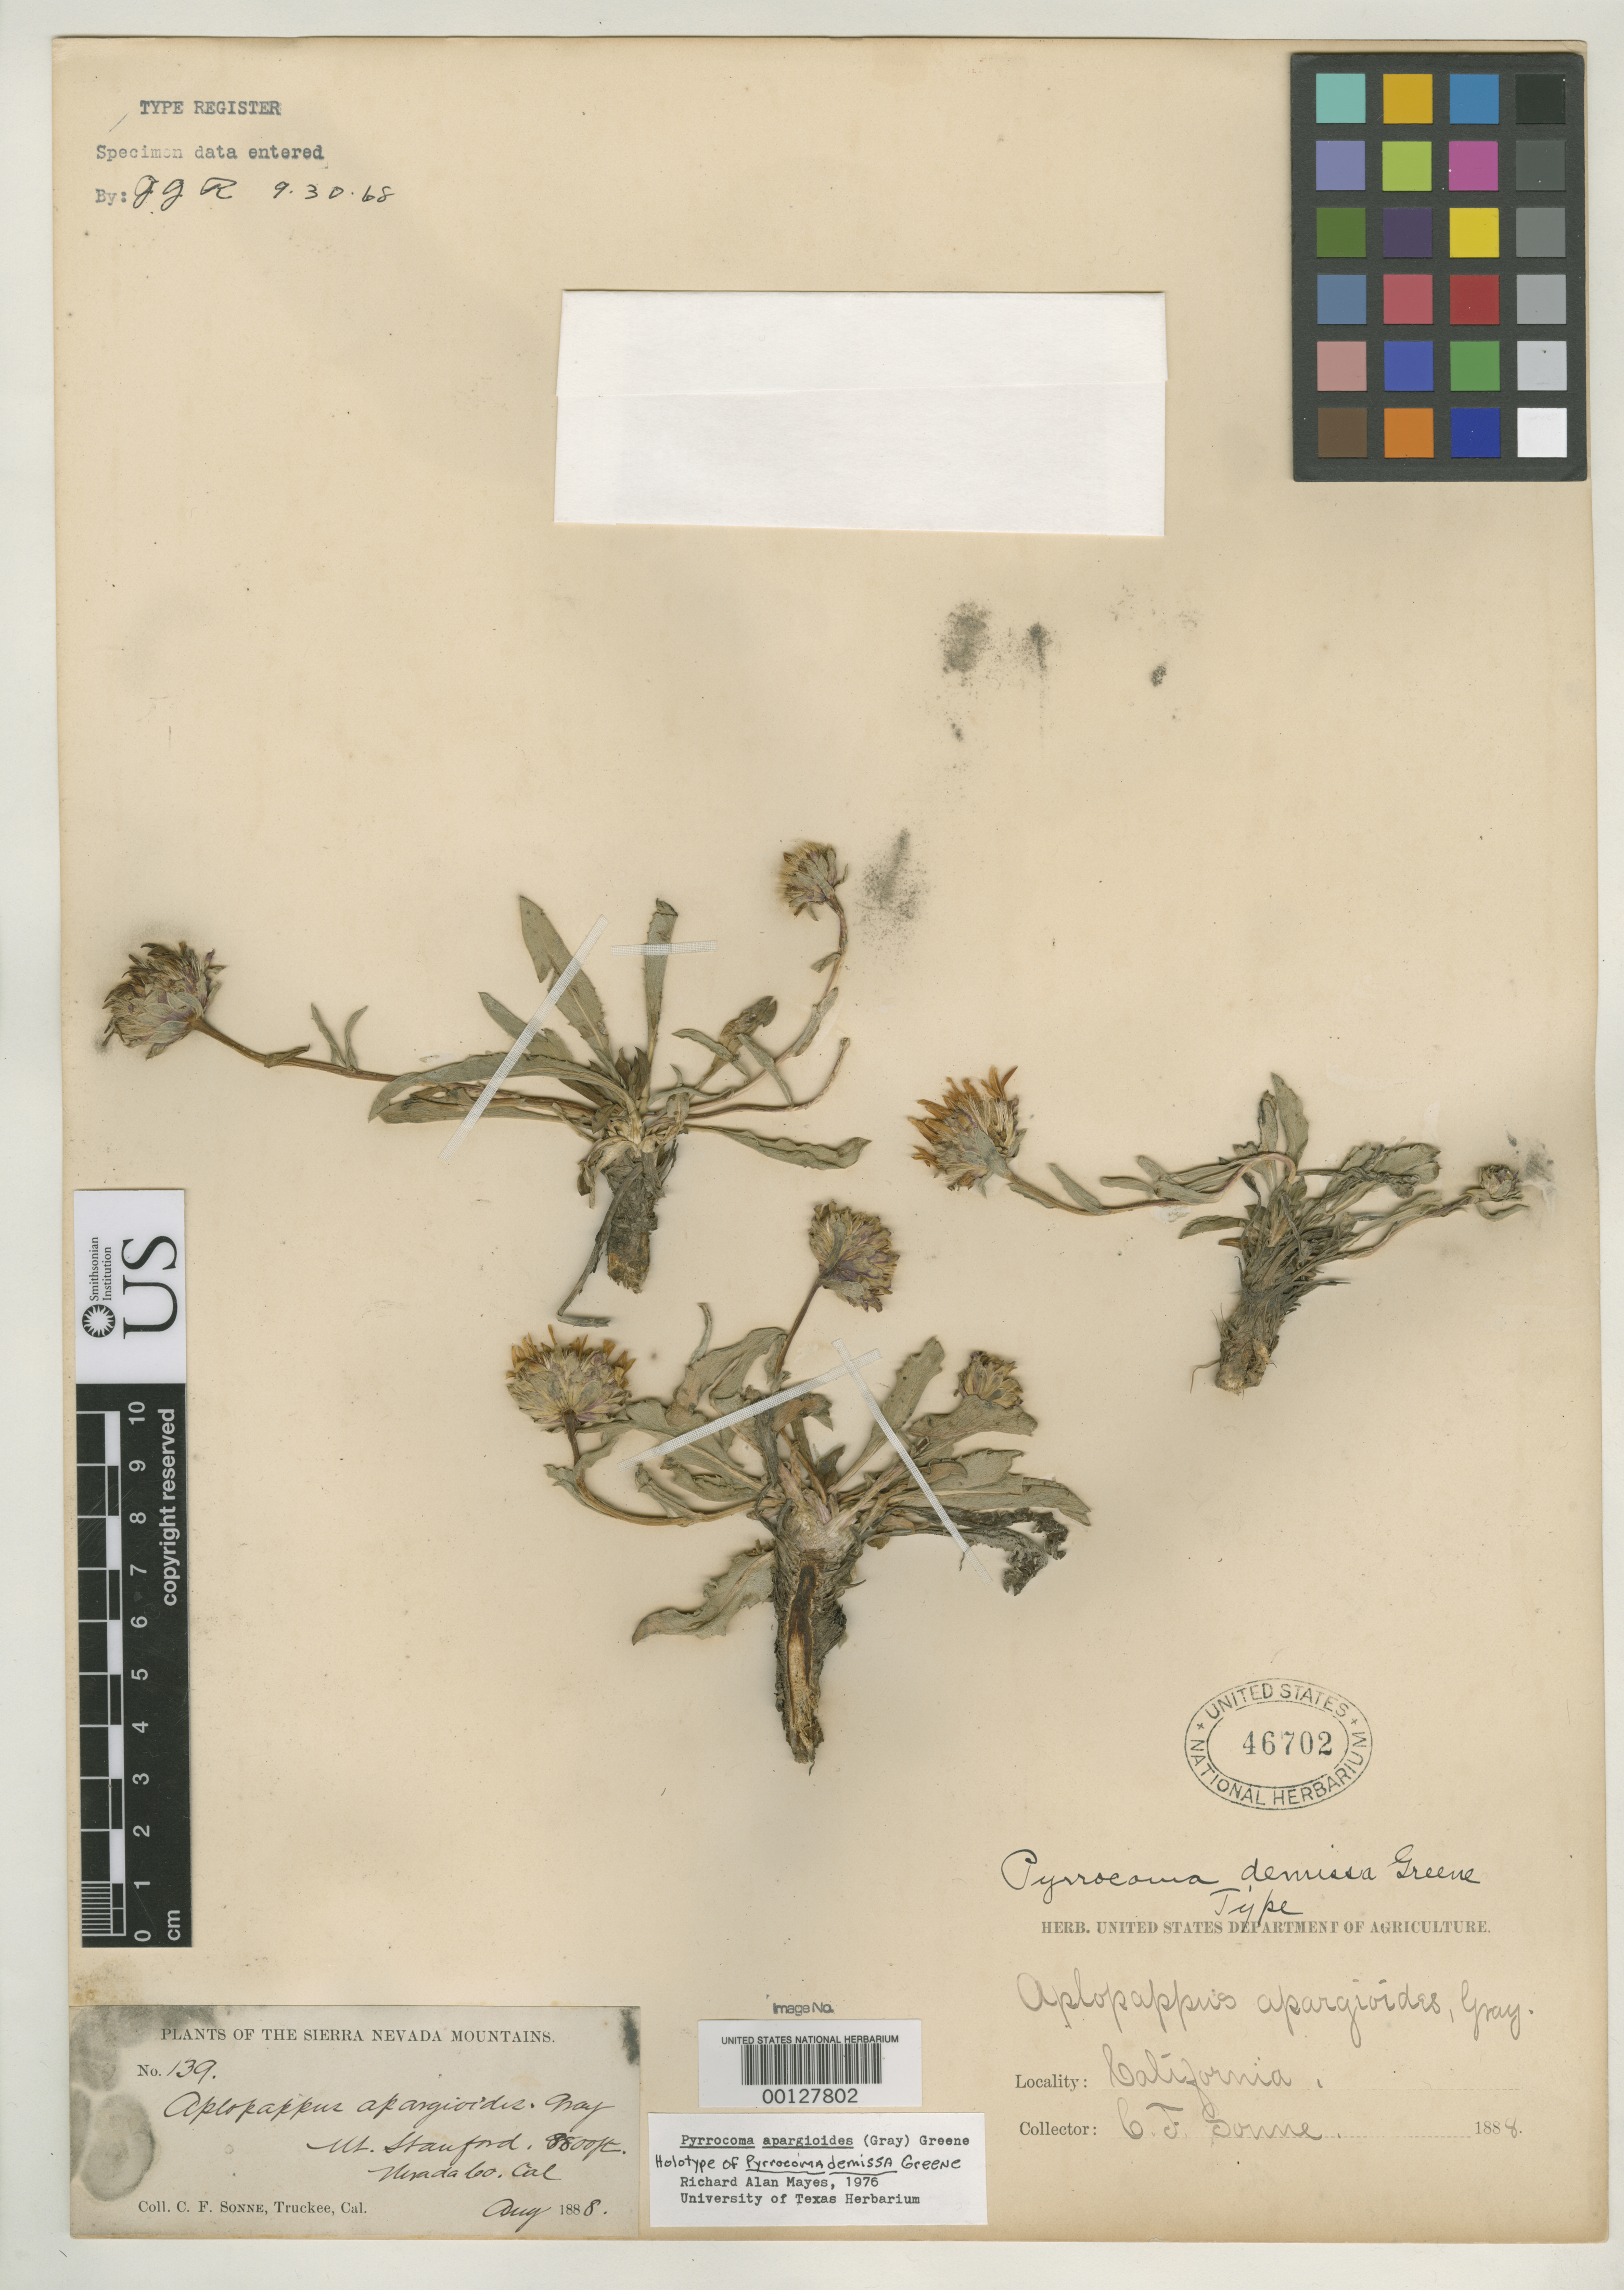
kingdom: Plantae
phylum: Tracheophyta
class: Magnoliopsida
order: Asterales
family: Asteraceae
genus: Pyrrocoma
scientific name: Pyrrocoma demissa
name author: Greene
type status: Isotype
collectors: C. Sonne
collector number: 139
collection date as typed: Aug 1888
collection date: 1888-08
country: United States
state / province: California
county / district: Nevada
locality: Mt. Stanford.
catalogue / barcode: US 46702